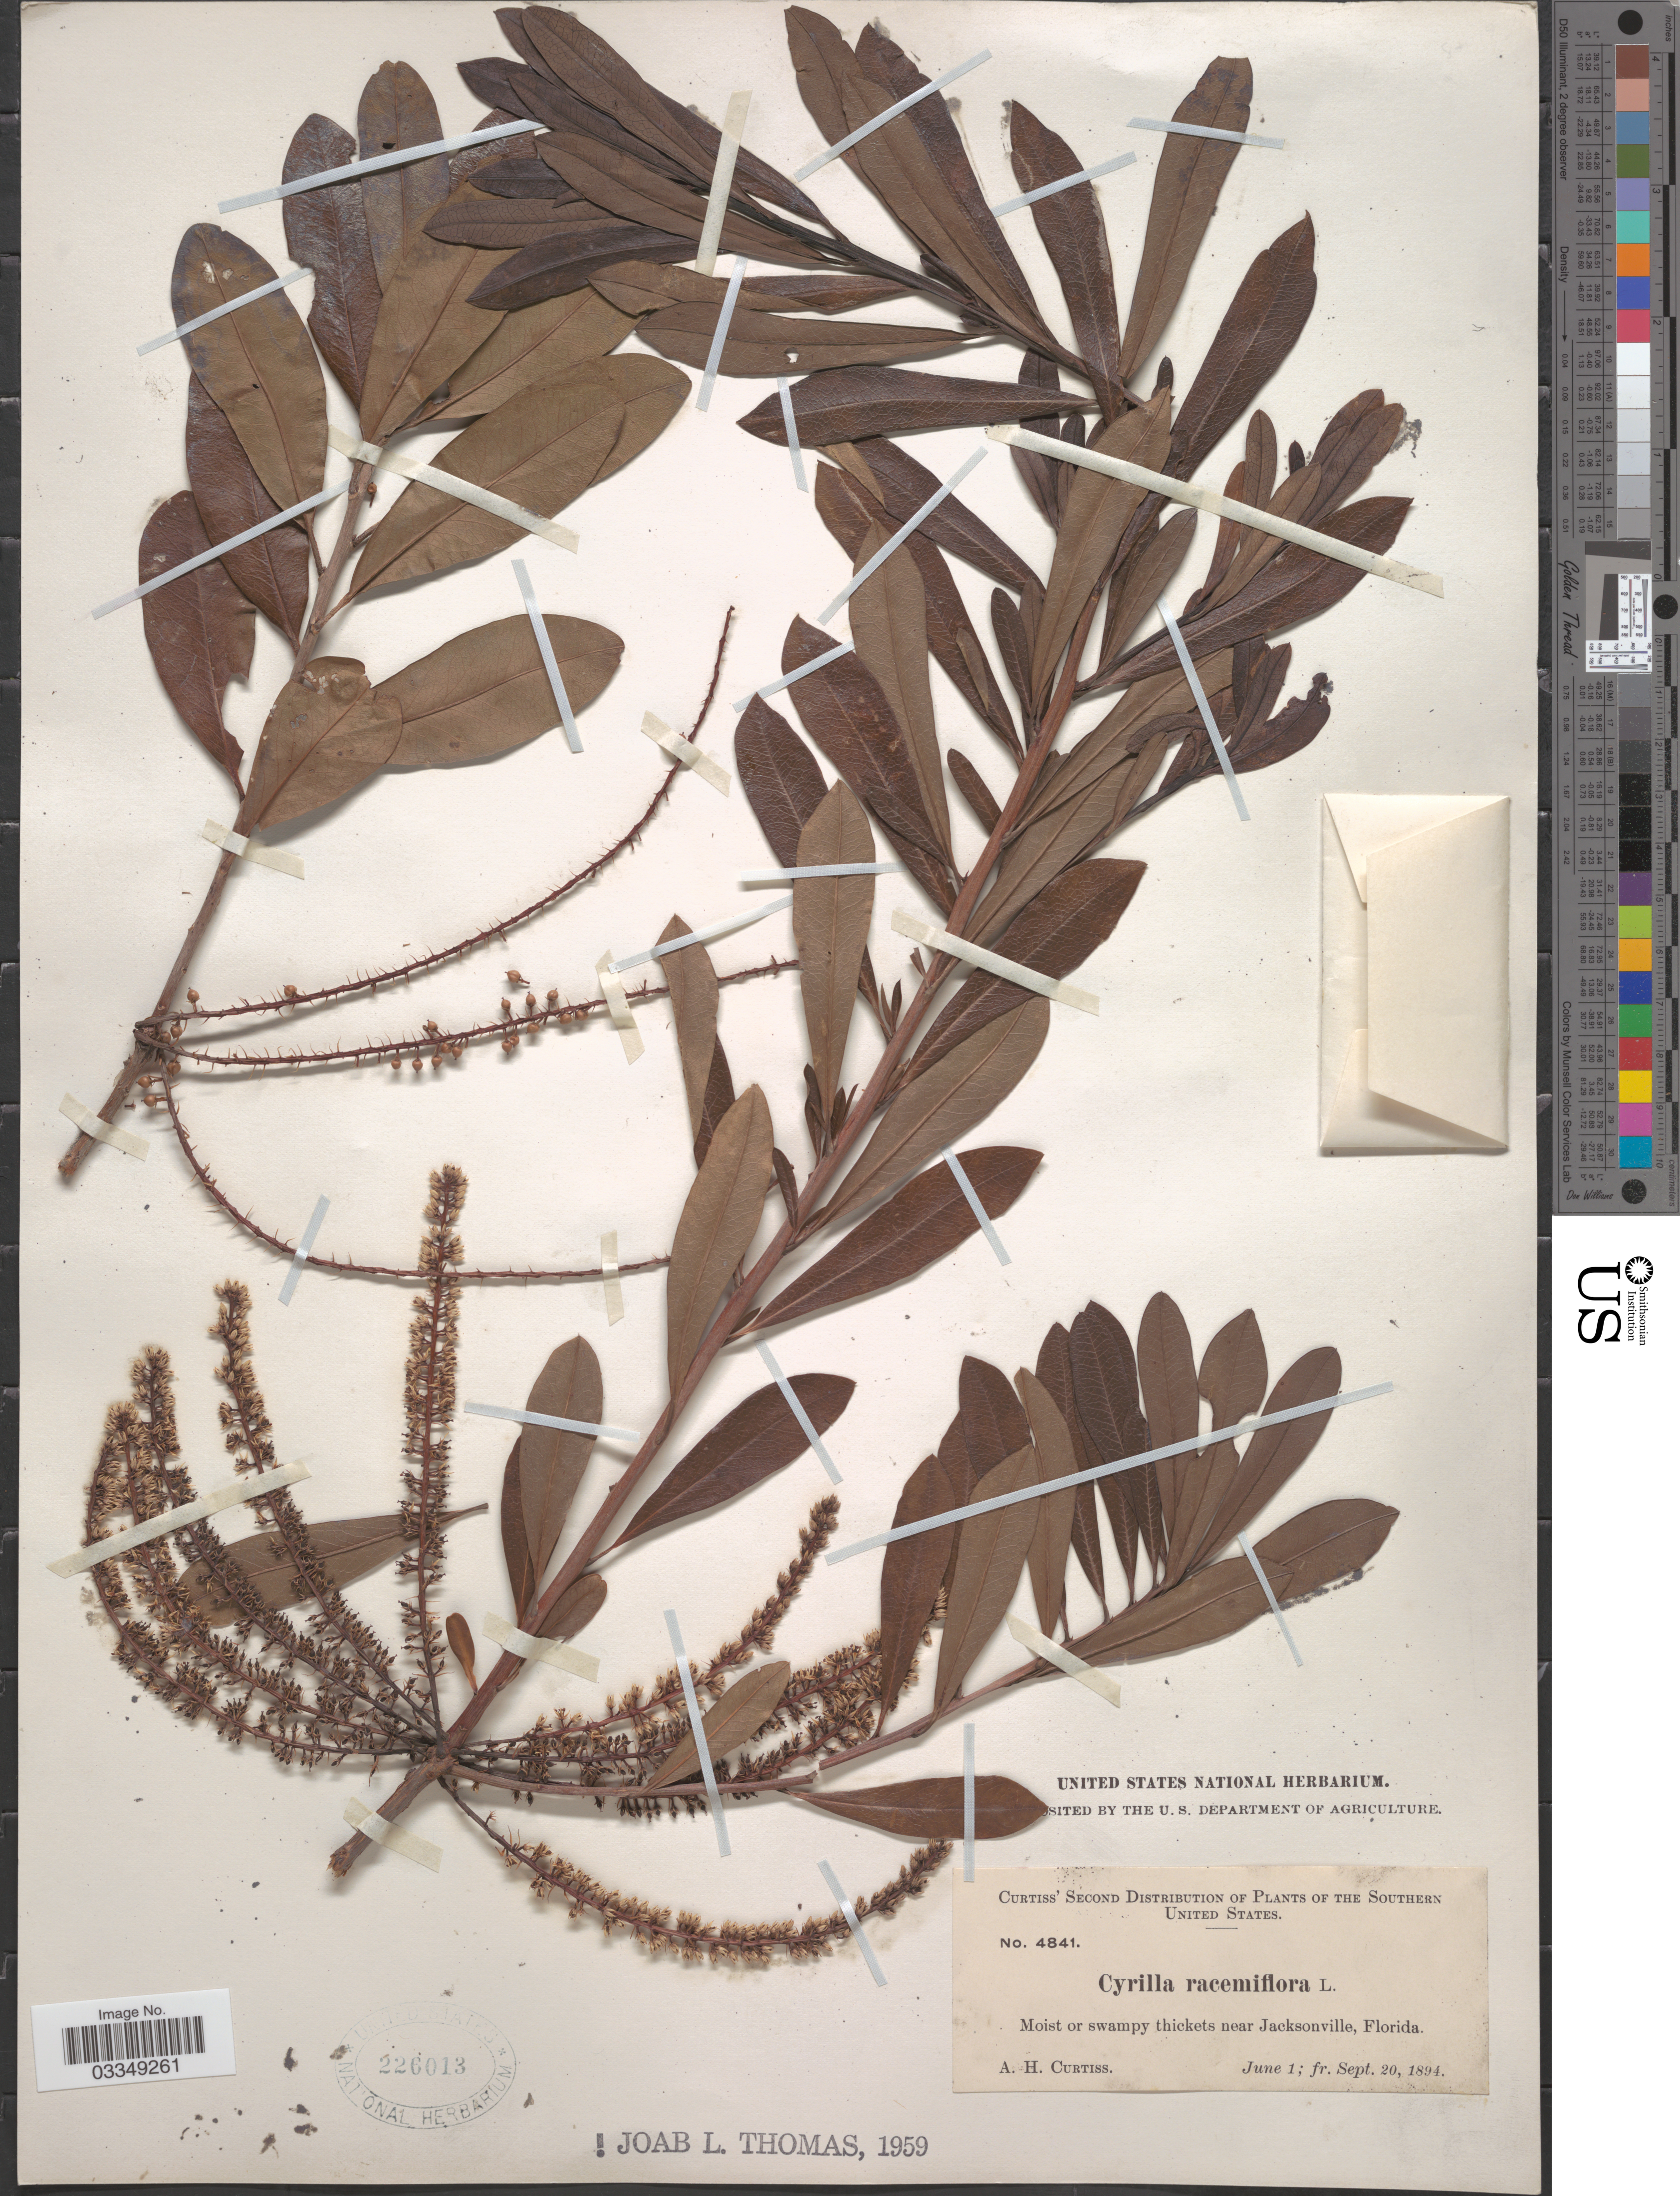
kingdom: Plantae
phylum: Tracheophyta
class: Magnoliopsida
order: Ericales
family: Cyrillaceae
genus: Cyrilla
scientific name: Cyrilla racemiflora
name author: L.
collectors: A. H. Curtiss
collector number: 4841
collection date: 1894-06-01/1894-09-20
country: United States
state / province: Florida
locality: Southern United States. Moist or swampy thickets near Jacksonville.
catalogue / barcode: US 226013